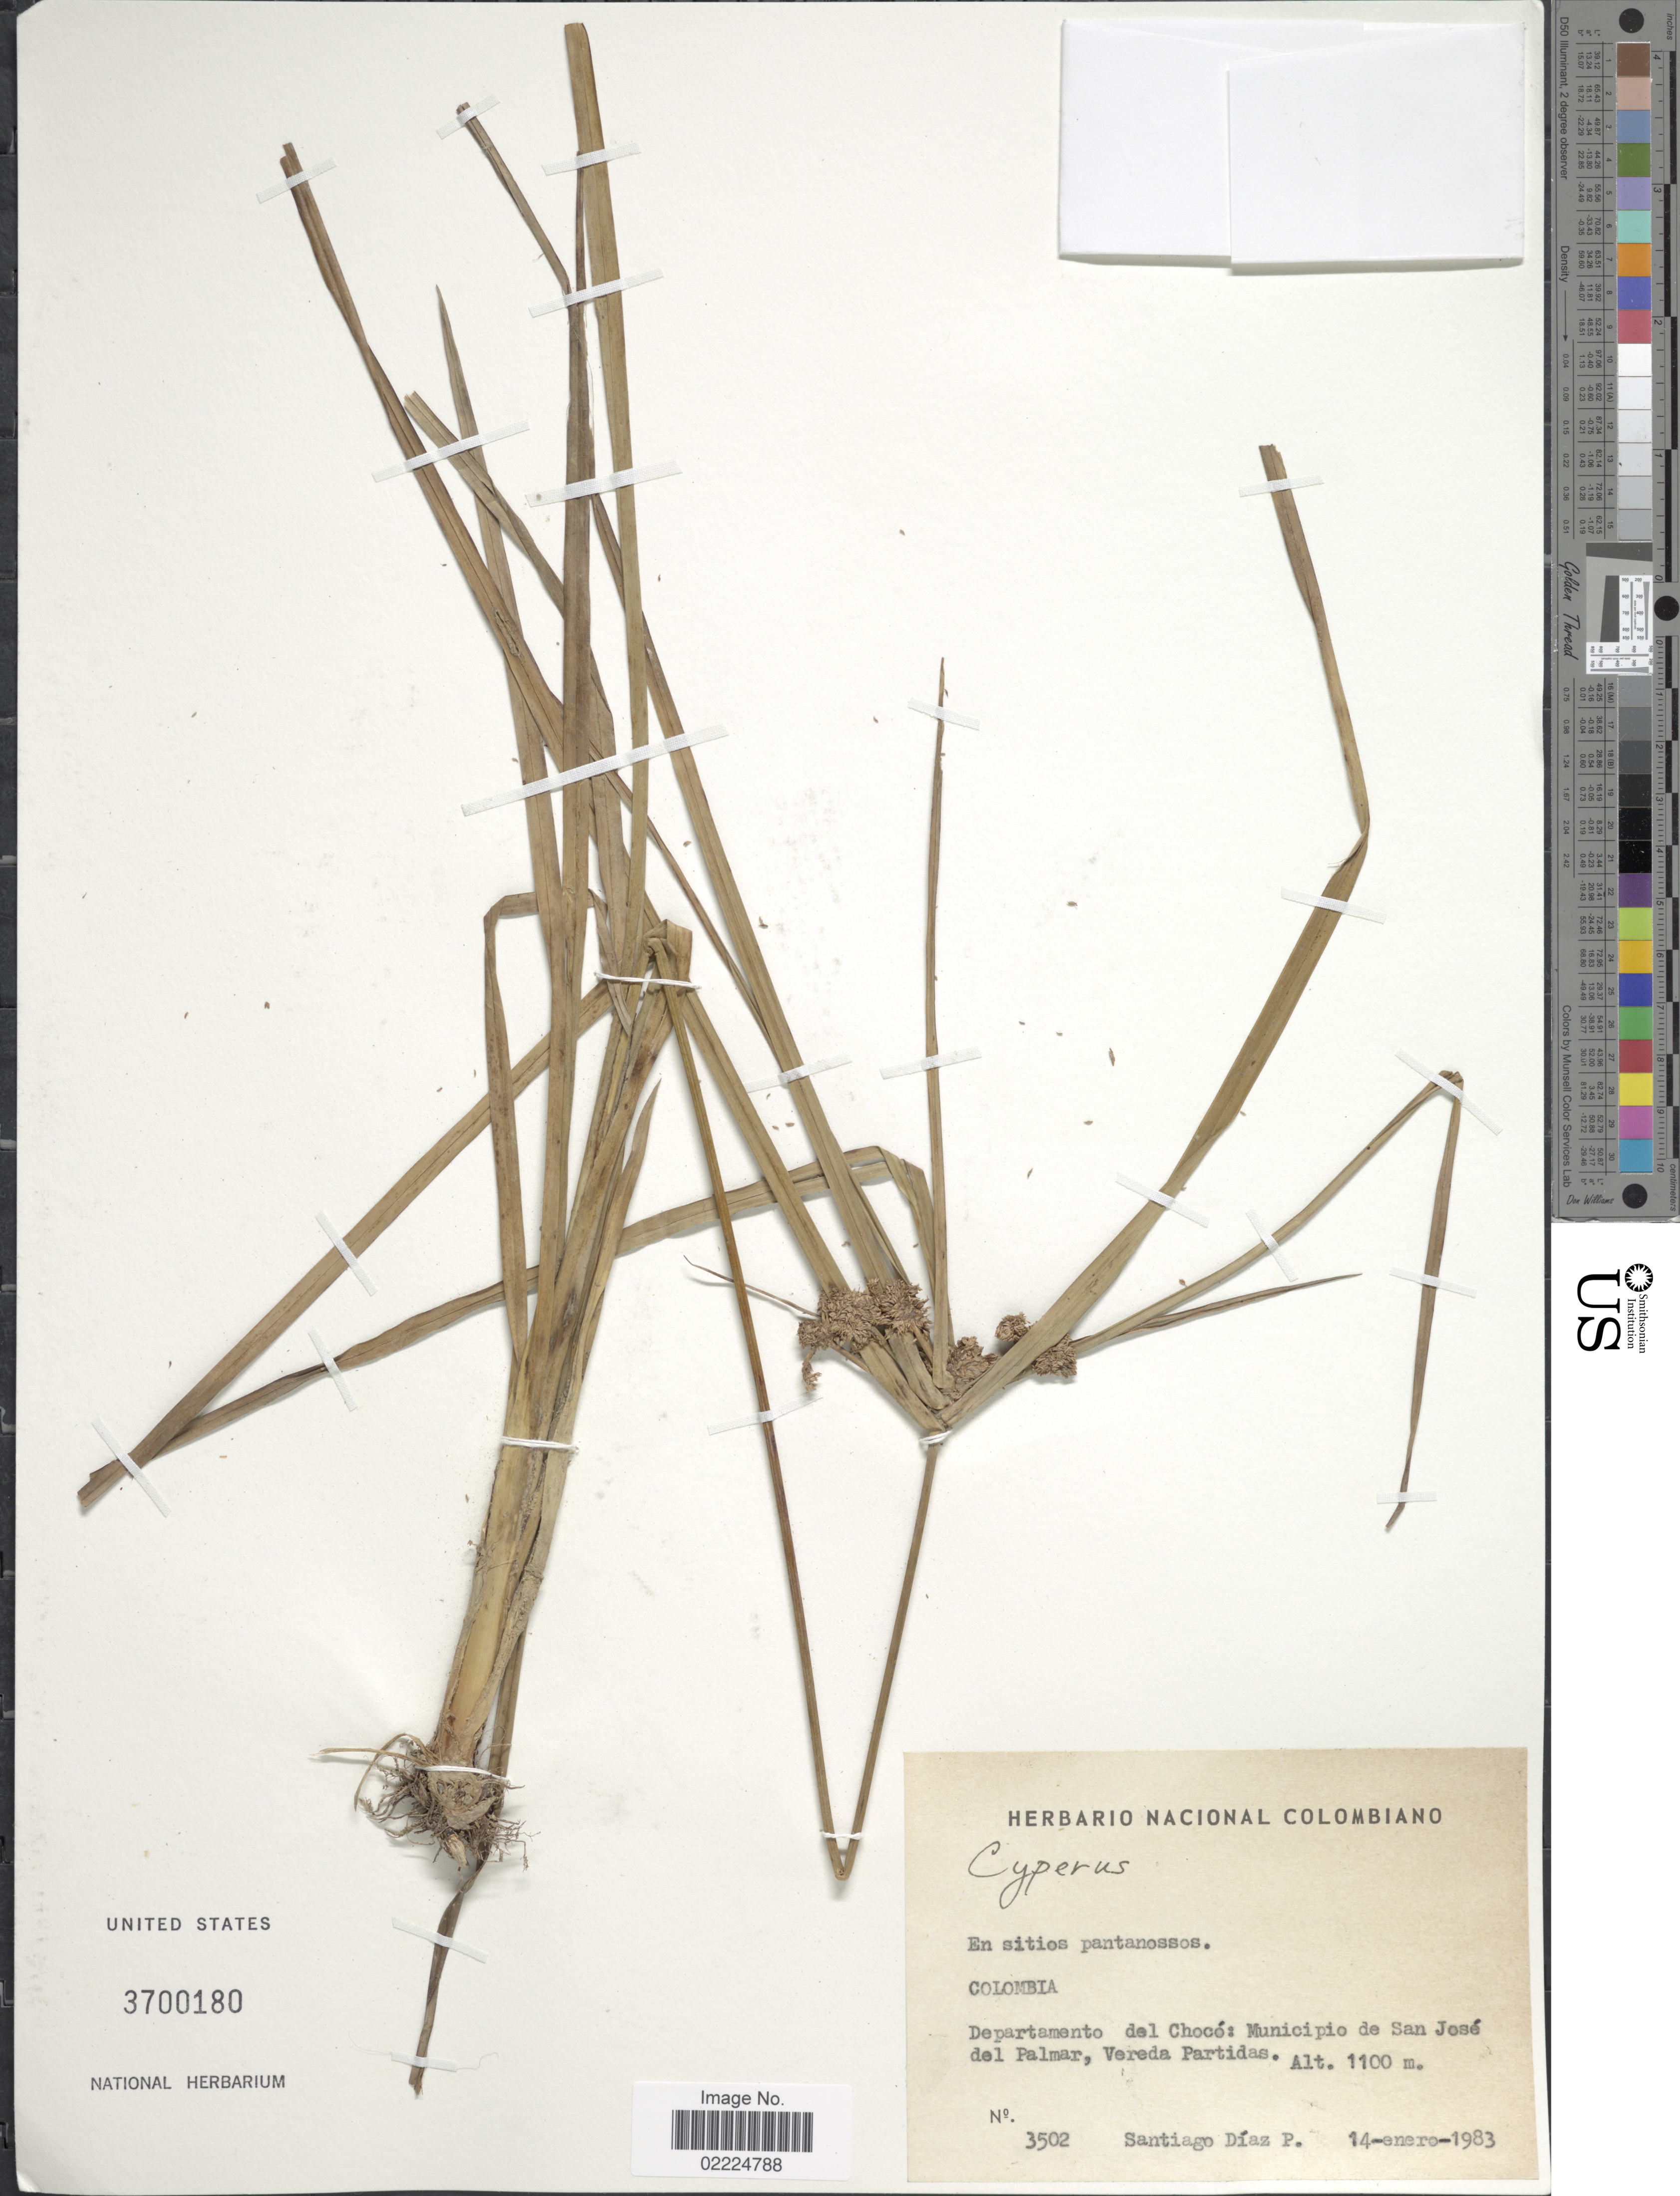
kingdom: Plantae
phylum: Tracheophyta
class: Liliopsida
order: Poales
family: Cyperaceae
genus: Cyperus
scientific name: Cyperus sp.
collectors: S. Díaz Píedrahíta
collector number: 3502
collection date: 1983-01-14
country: Colombia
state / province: Chocó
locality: Departamento del Choco: Municipio de San Jose del Palmar, Vereda Partidas.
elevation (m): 1100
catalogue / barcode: US 3700180